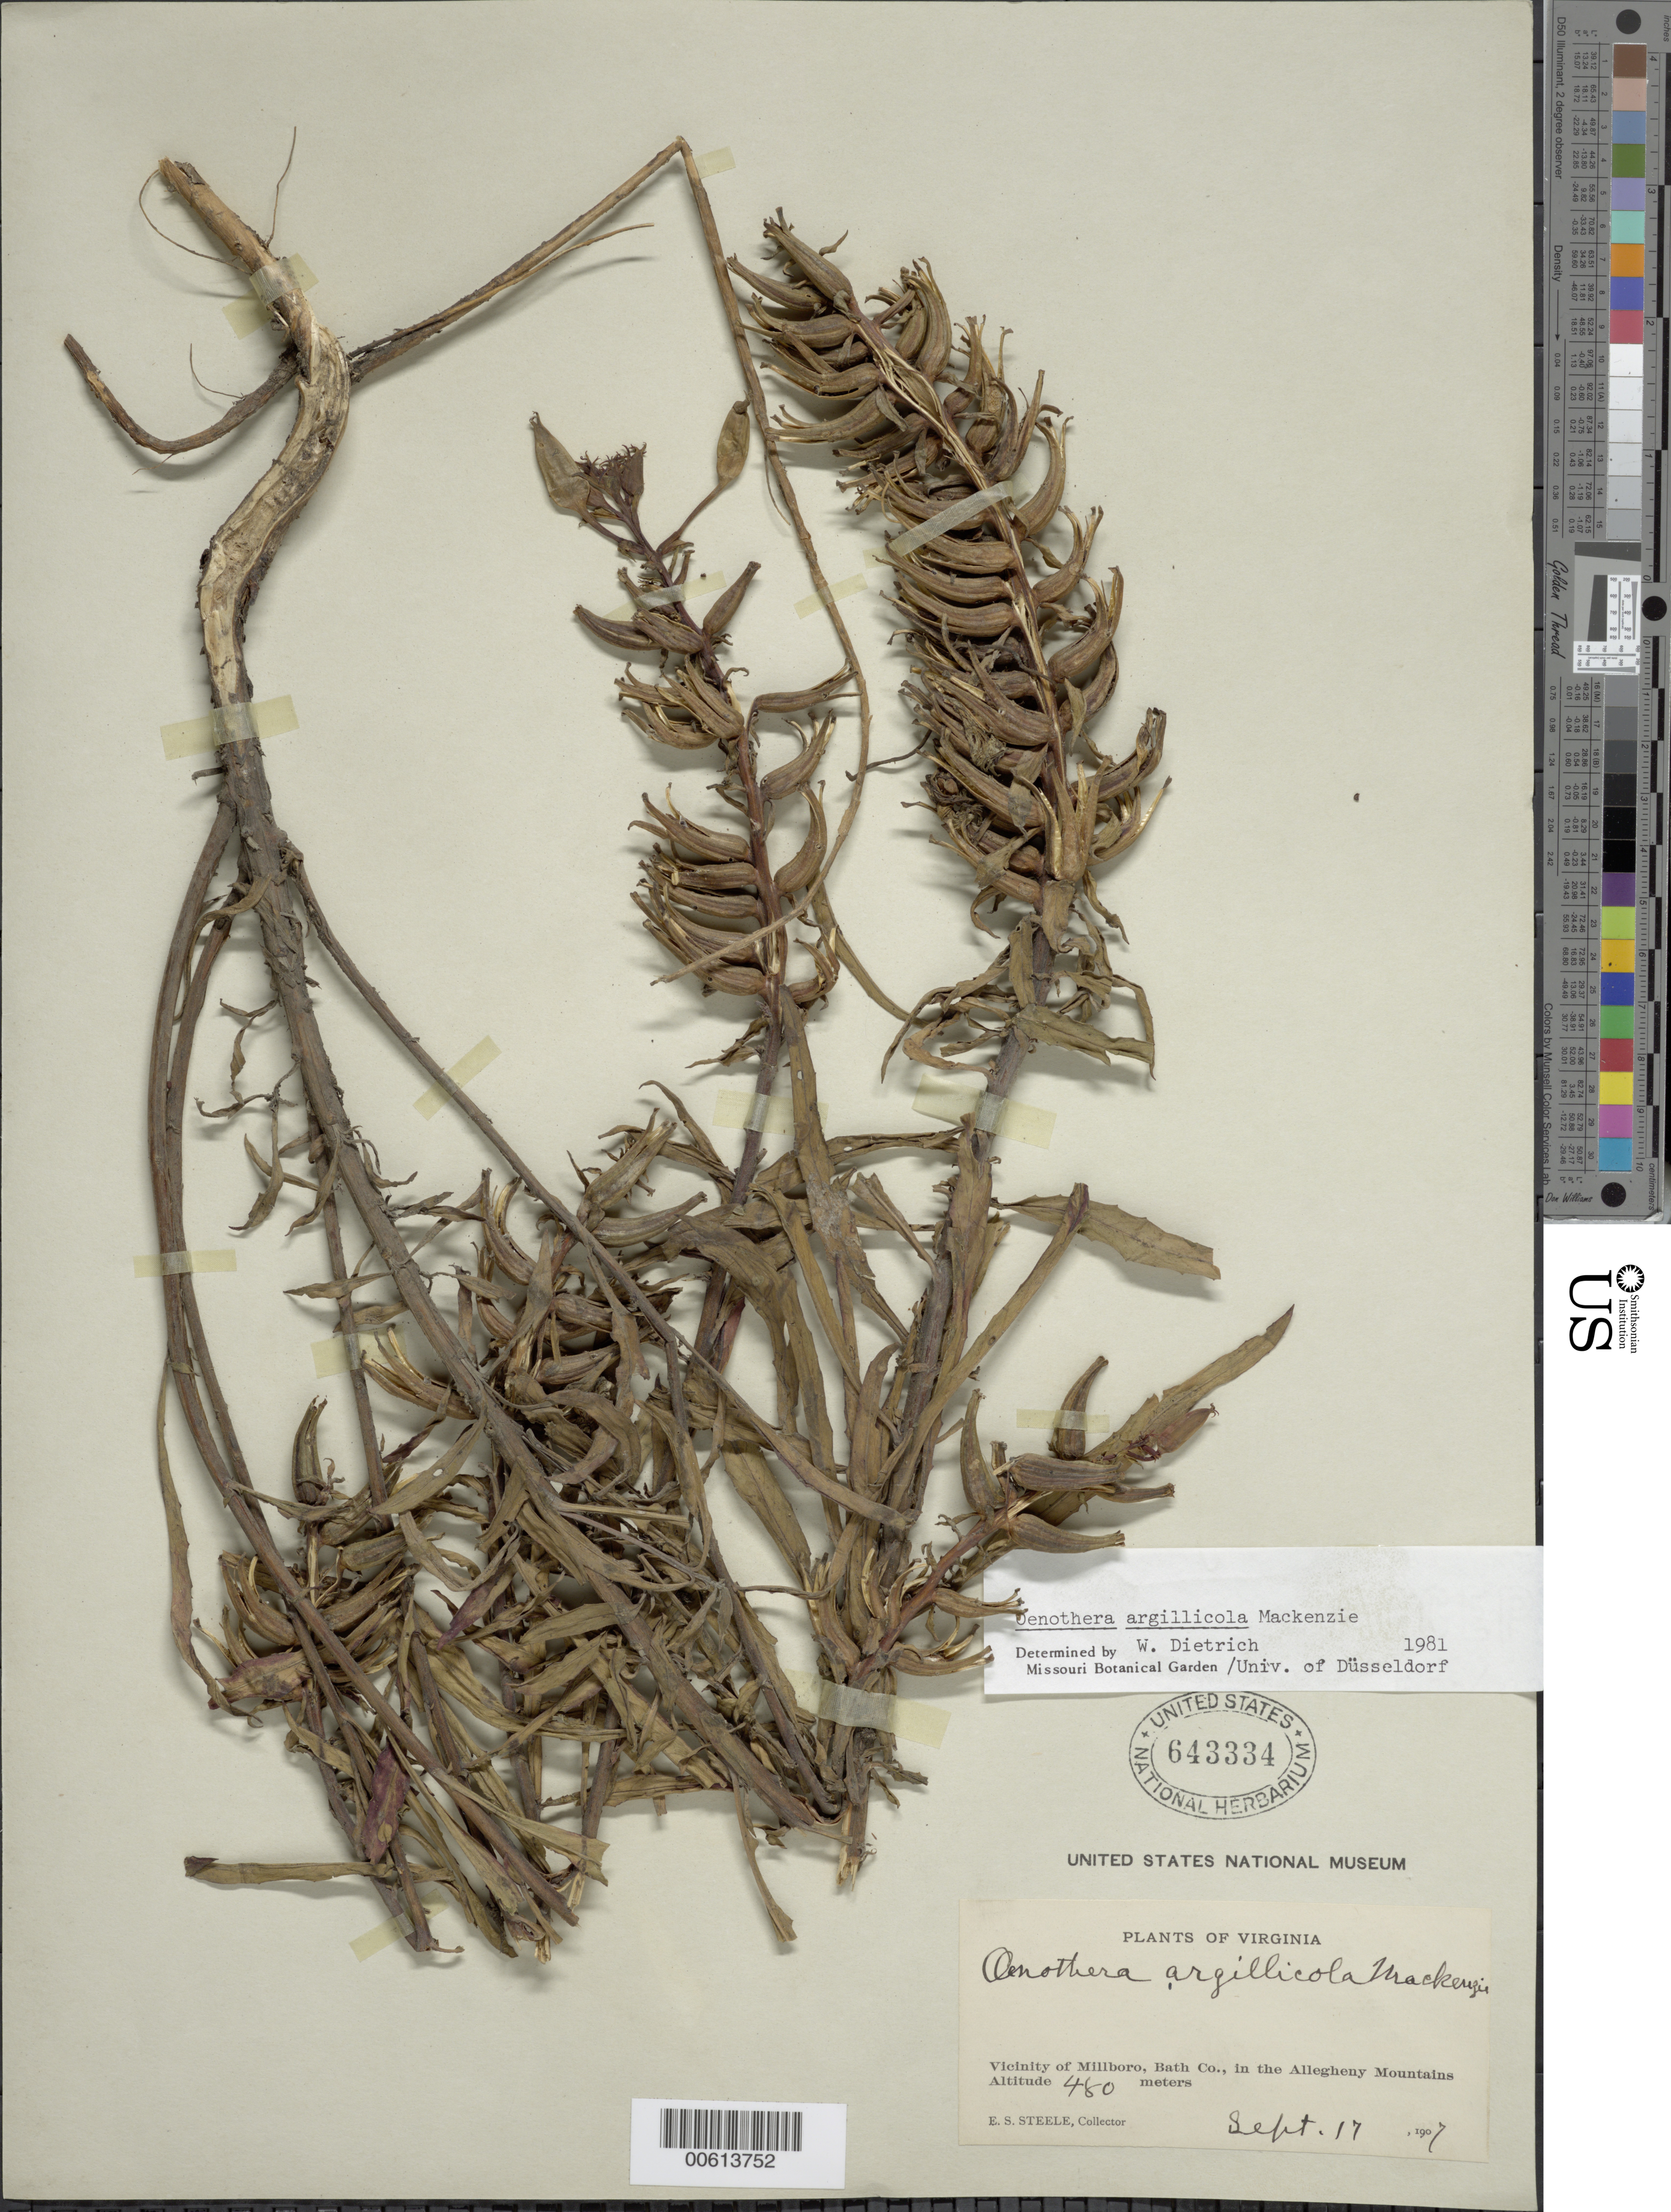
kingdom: Plantae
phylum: Tracheophyta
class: Magnoliopsida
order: Myrtales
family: Onagraceae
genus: Oenothera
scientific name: Oenothera argillicola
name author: Mackenz.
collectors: E. Steele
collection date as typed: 17 Sep 1907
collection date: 1907-09-17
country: United States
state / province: Virginia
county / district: Bath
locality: Millboro, Allegheny Mountains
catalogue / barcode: US 643334